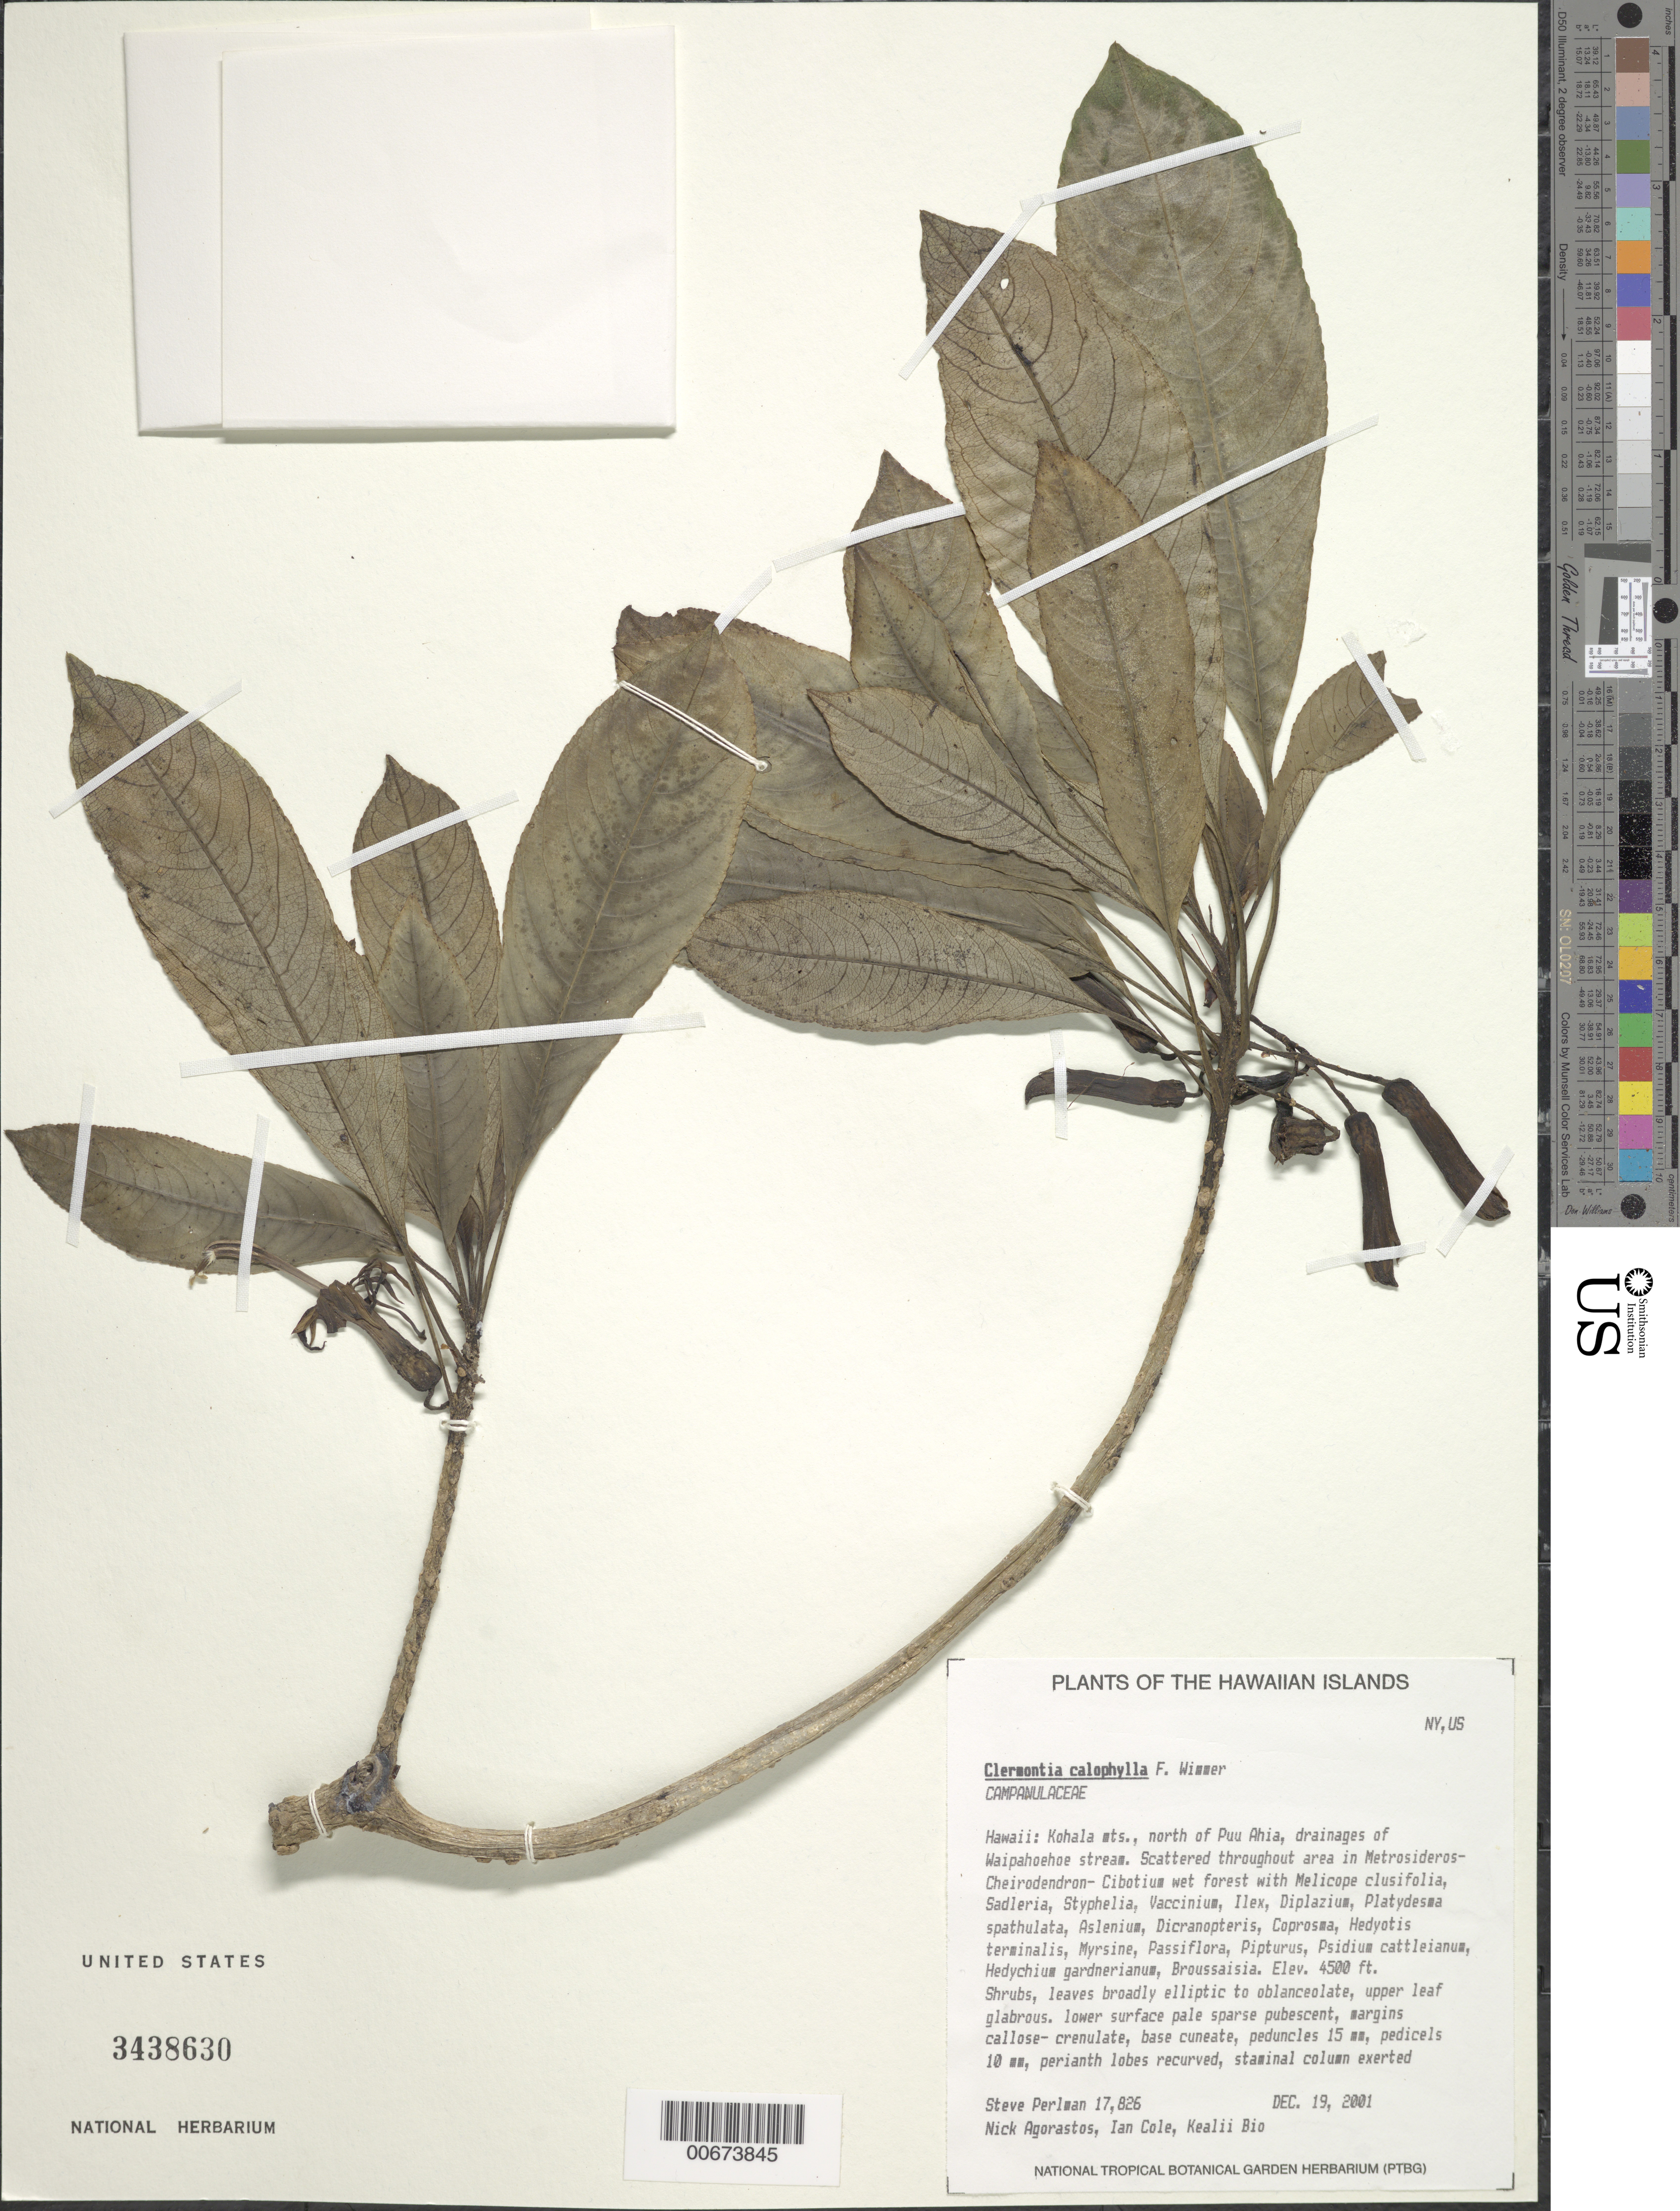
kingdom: Plantae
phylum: Tracheophyta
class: Magnoliopsida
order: Asterales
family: Campanulaceae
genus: Clermontia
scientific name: Clermontia calophylla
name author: E. Wimm.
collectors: S. P. Perlman, N. Agorastos, I. Cole & B. Kealii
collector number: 17826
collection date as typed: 19 Dec 2001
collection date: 2001-12-19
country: United States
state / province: Hawaii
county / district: Hawaii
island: Hawaii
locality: Kohala mts., north of Puu Ahia, drainages of Waipahoehoe stream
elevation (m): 1372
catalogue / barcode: US 3438630